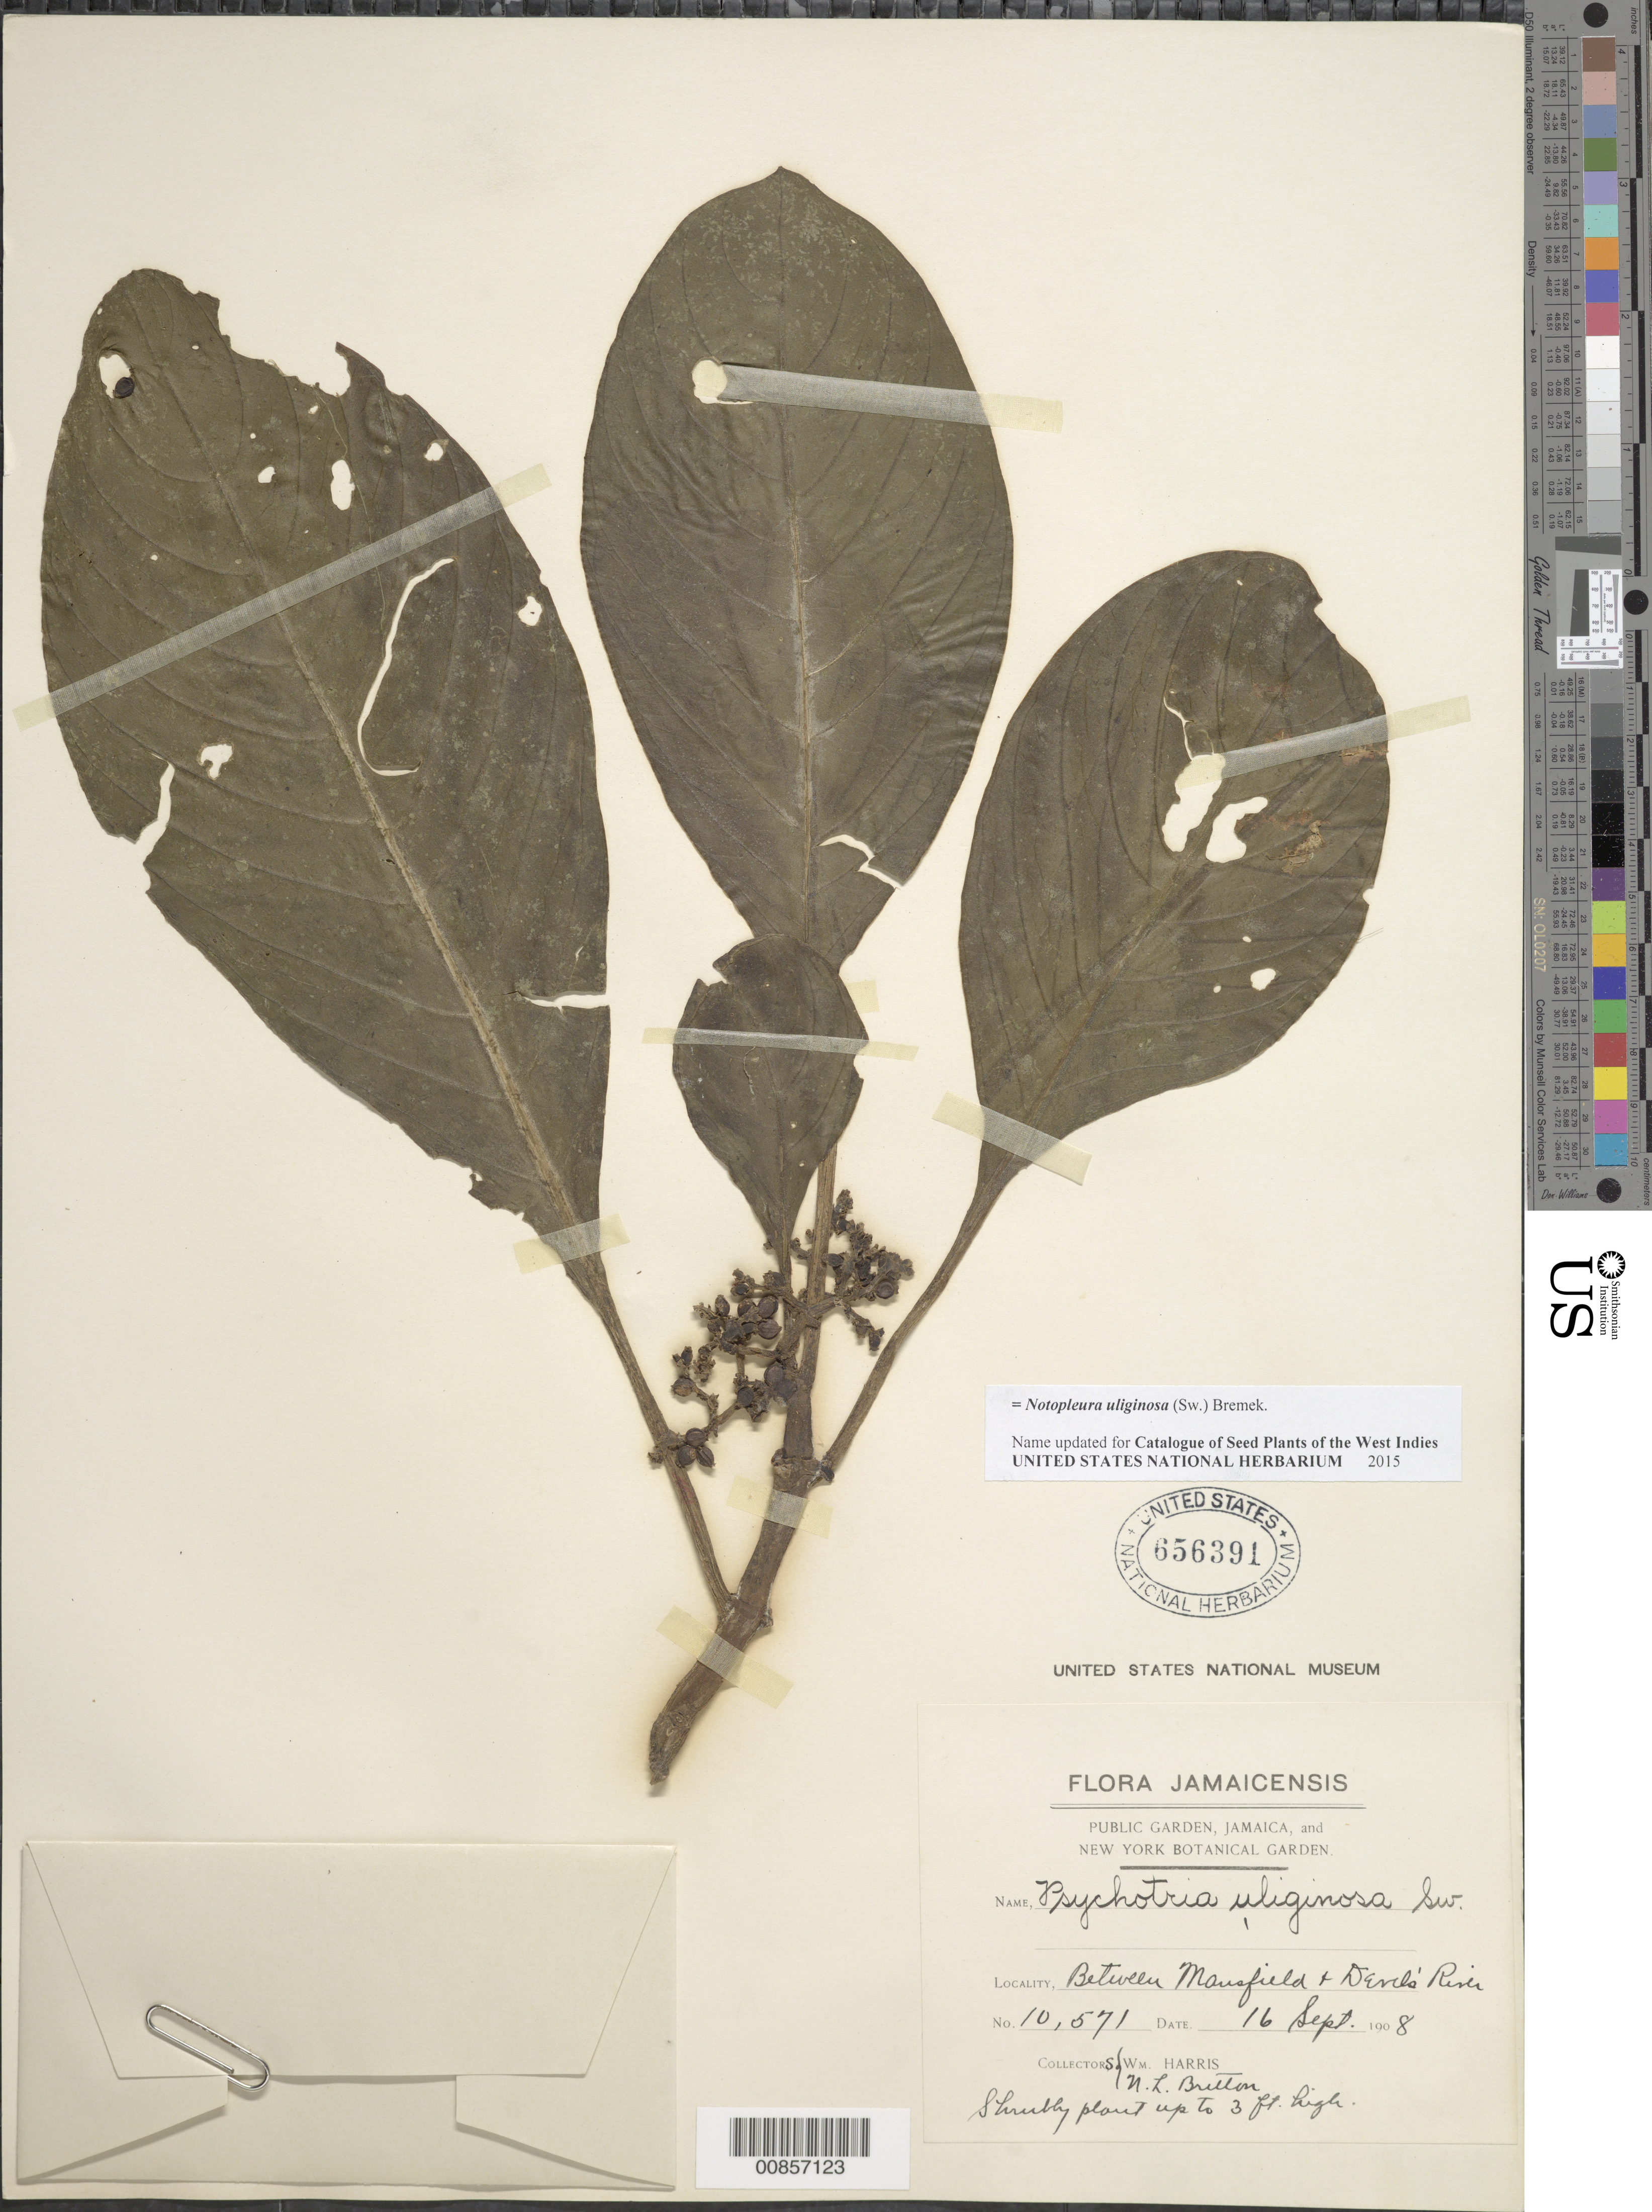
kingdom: Plantae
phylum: Tracheophyta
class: Magnoliopsida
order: Gentianales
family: Rubiaceae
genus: Notopleura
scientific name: Notopleura uliginosa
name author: (Sw.) Bremek.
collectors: W. H. Harris & N. Britton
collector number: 10571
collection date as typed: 16 Sep 1908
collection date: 1908-09-16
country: Jamaica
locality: Between Mansfield and Devil's River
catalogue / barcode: US 656391